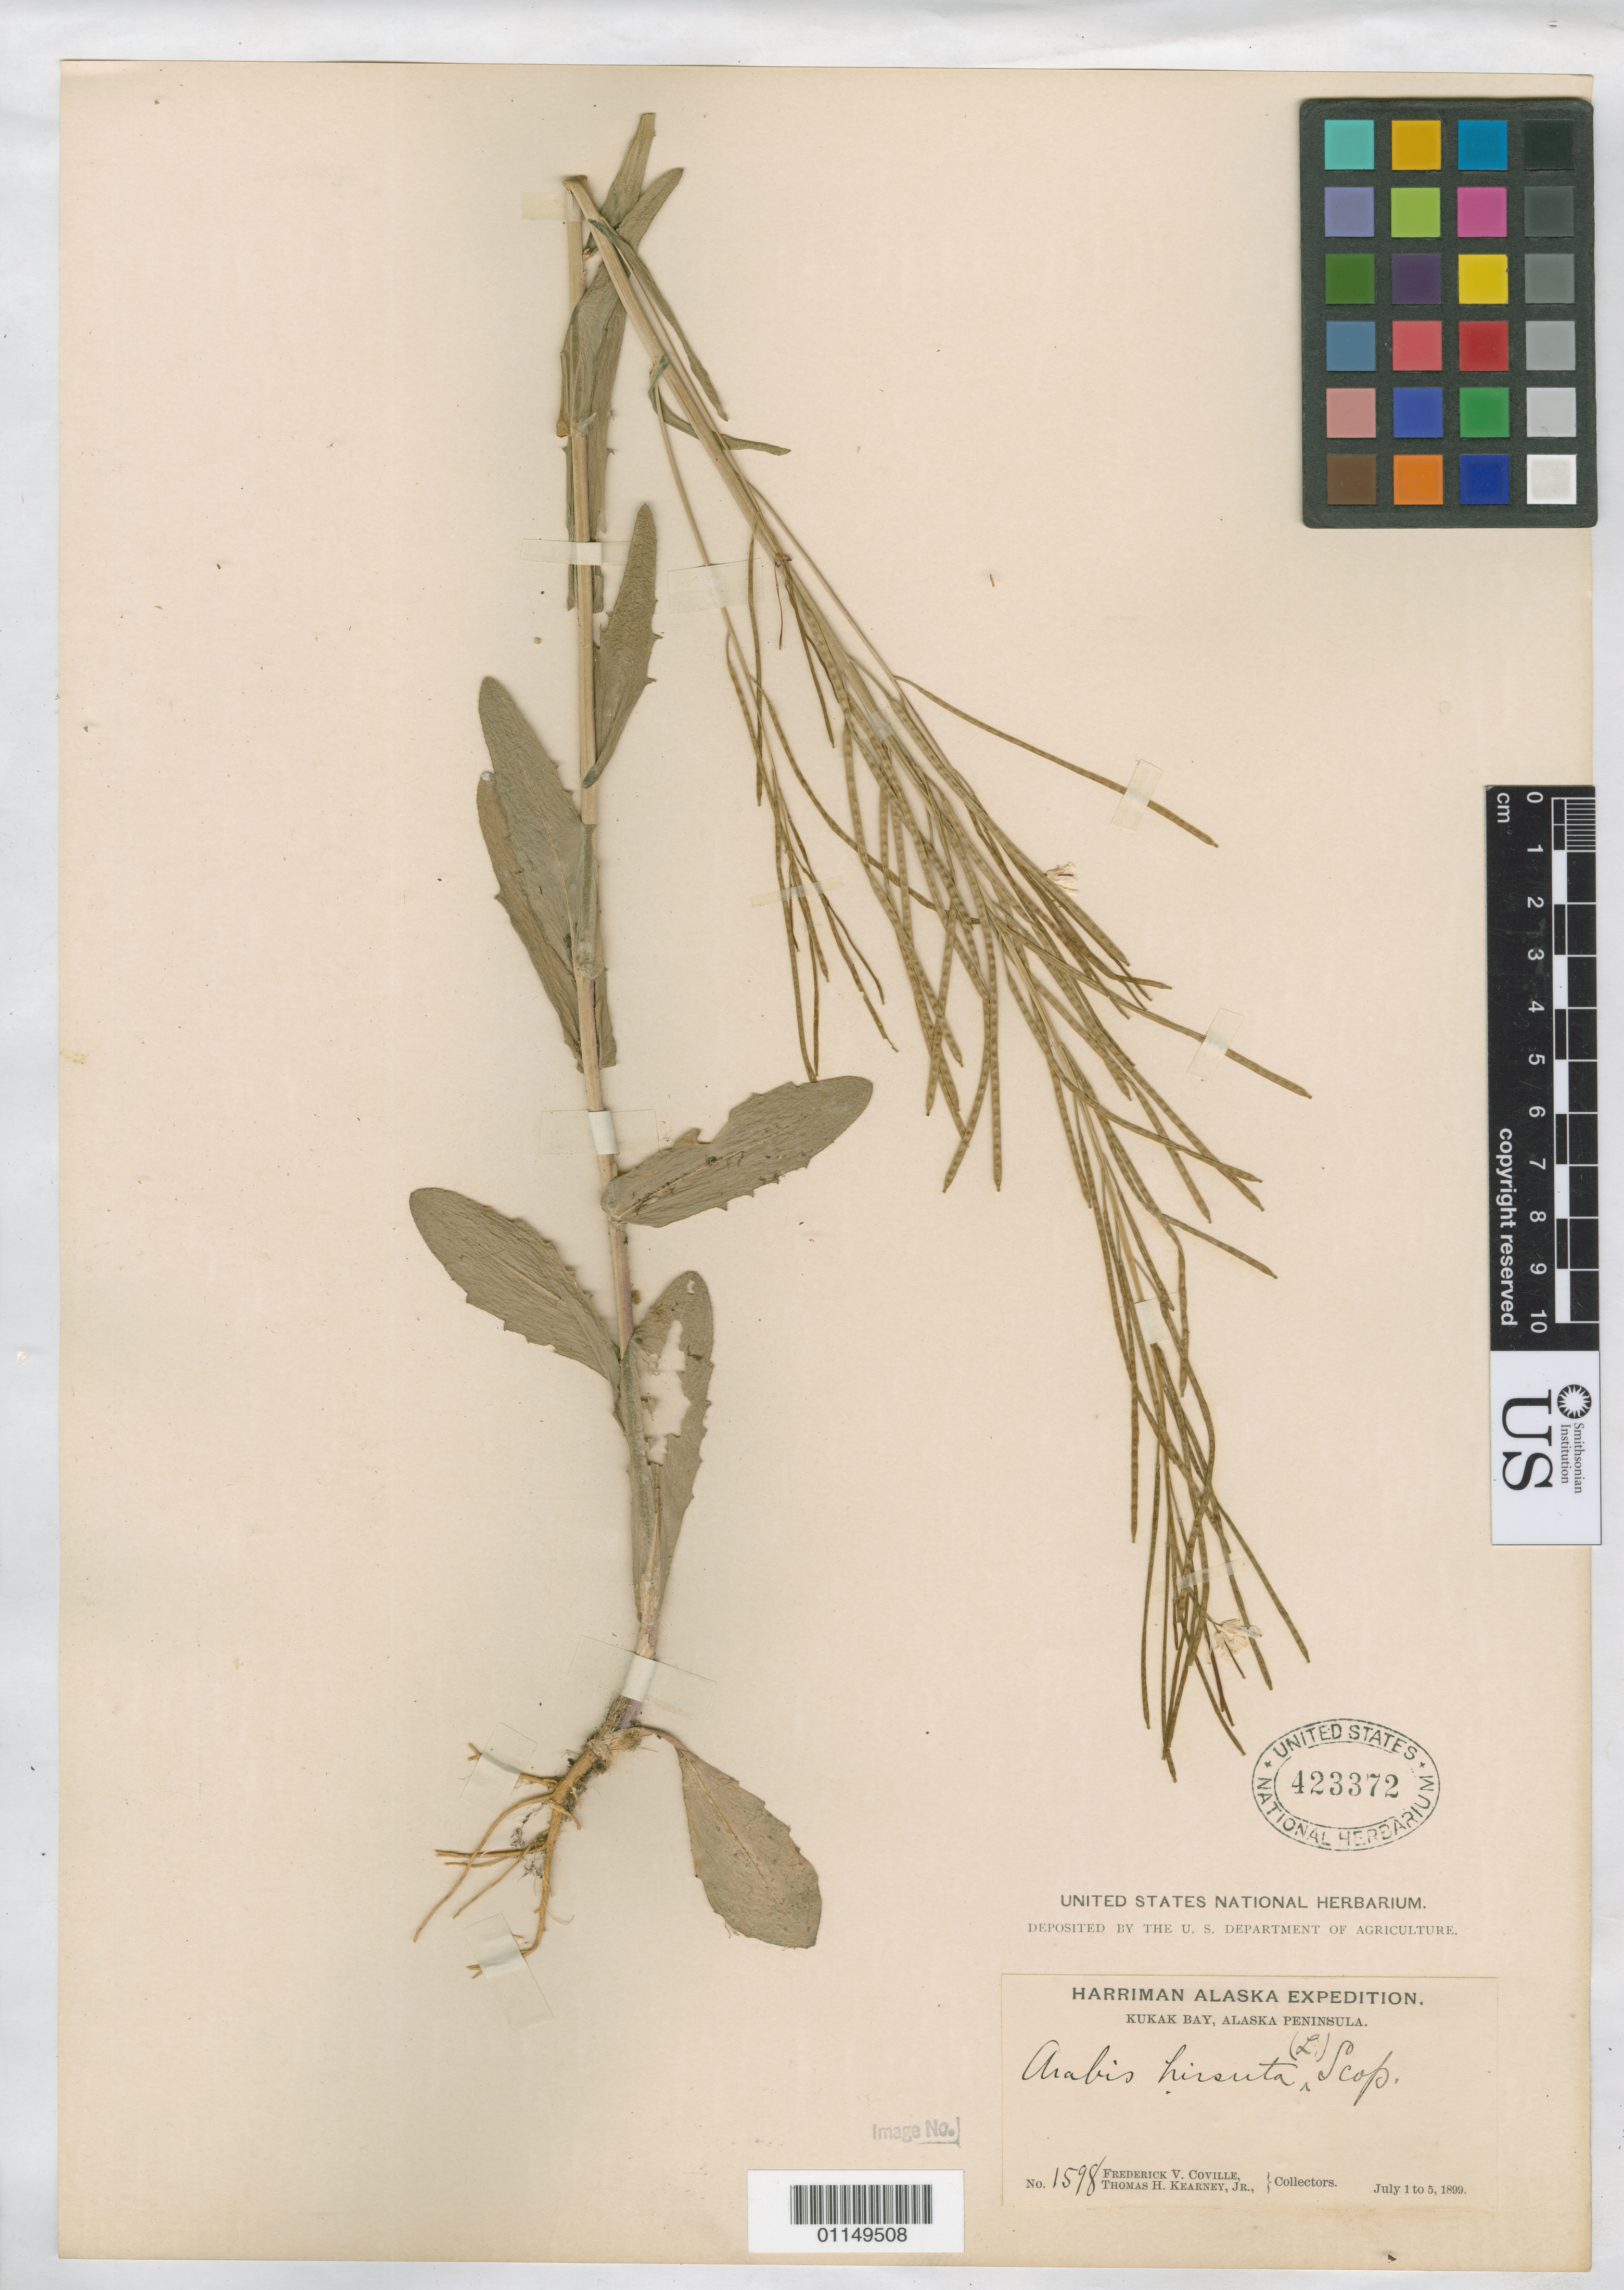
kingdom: Plantae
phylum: Tracheophyta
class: Magnoliopsida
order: Brassicales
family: Brassicaceae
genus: Arabis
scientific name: Arabis hirsuta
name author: (L.) Scop.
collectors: F. V. Coville & T. H. Kearney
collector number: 1598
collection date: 1899-07-01/1899-07-05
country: United States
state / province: Alaska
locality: Kukak Bay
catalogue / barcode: US 423372